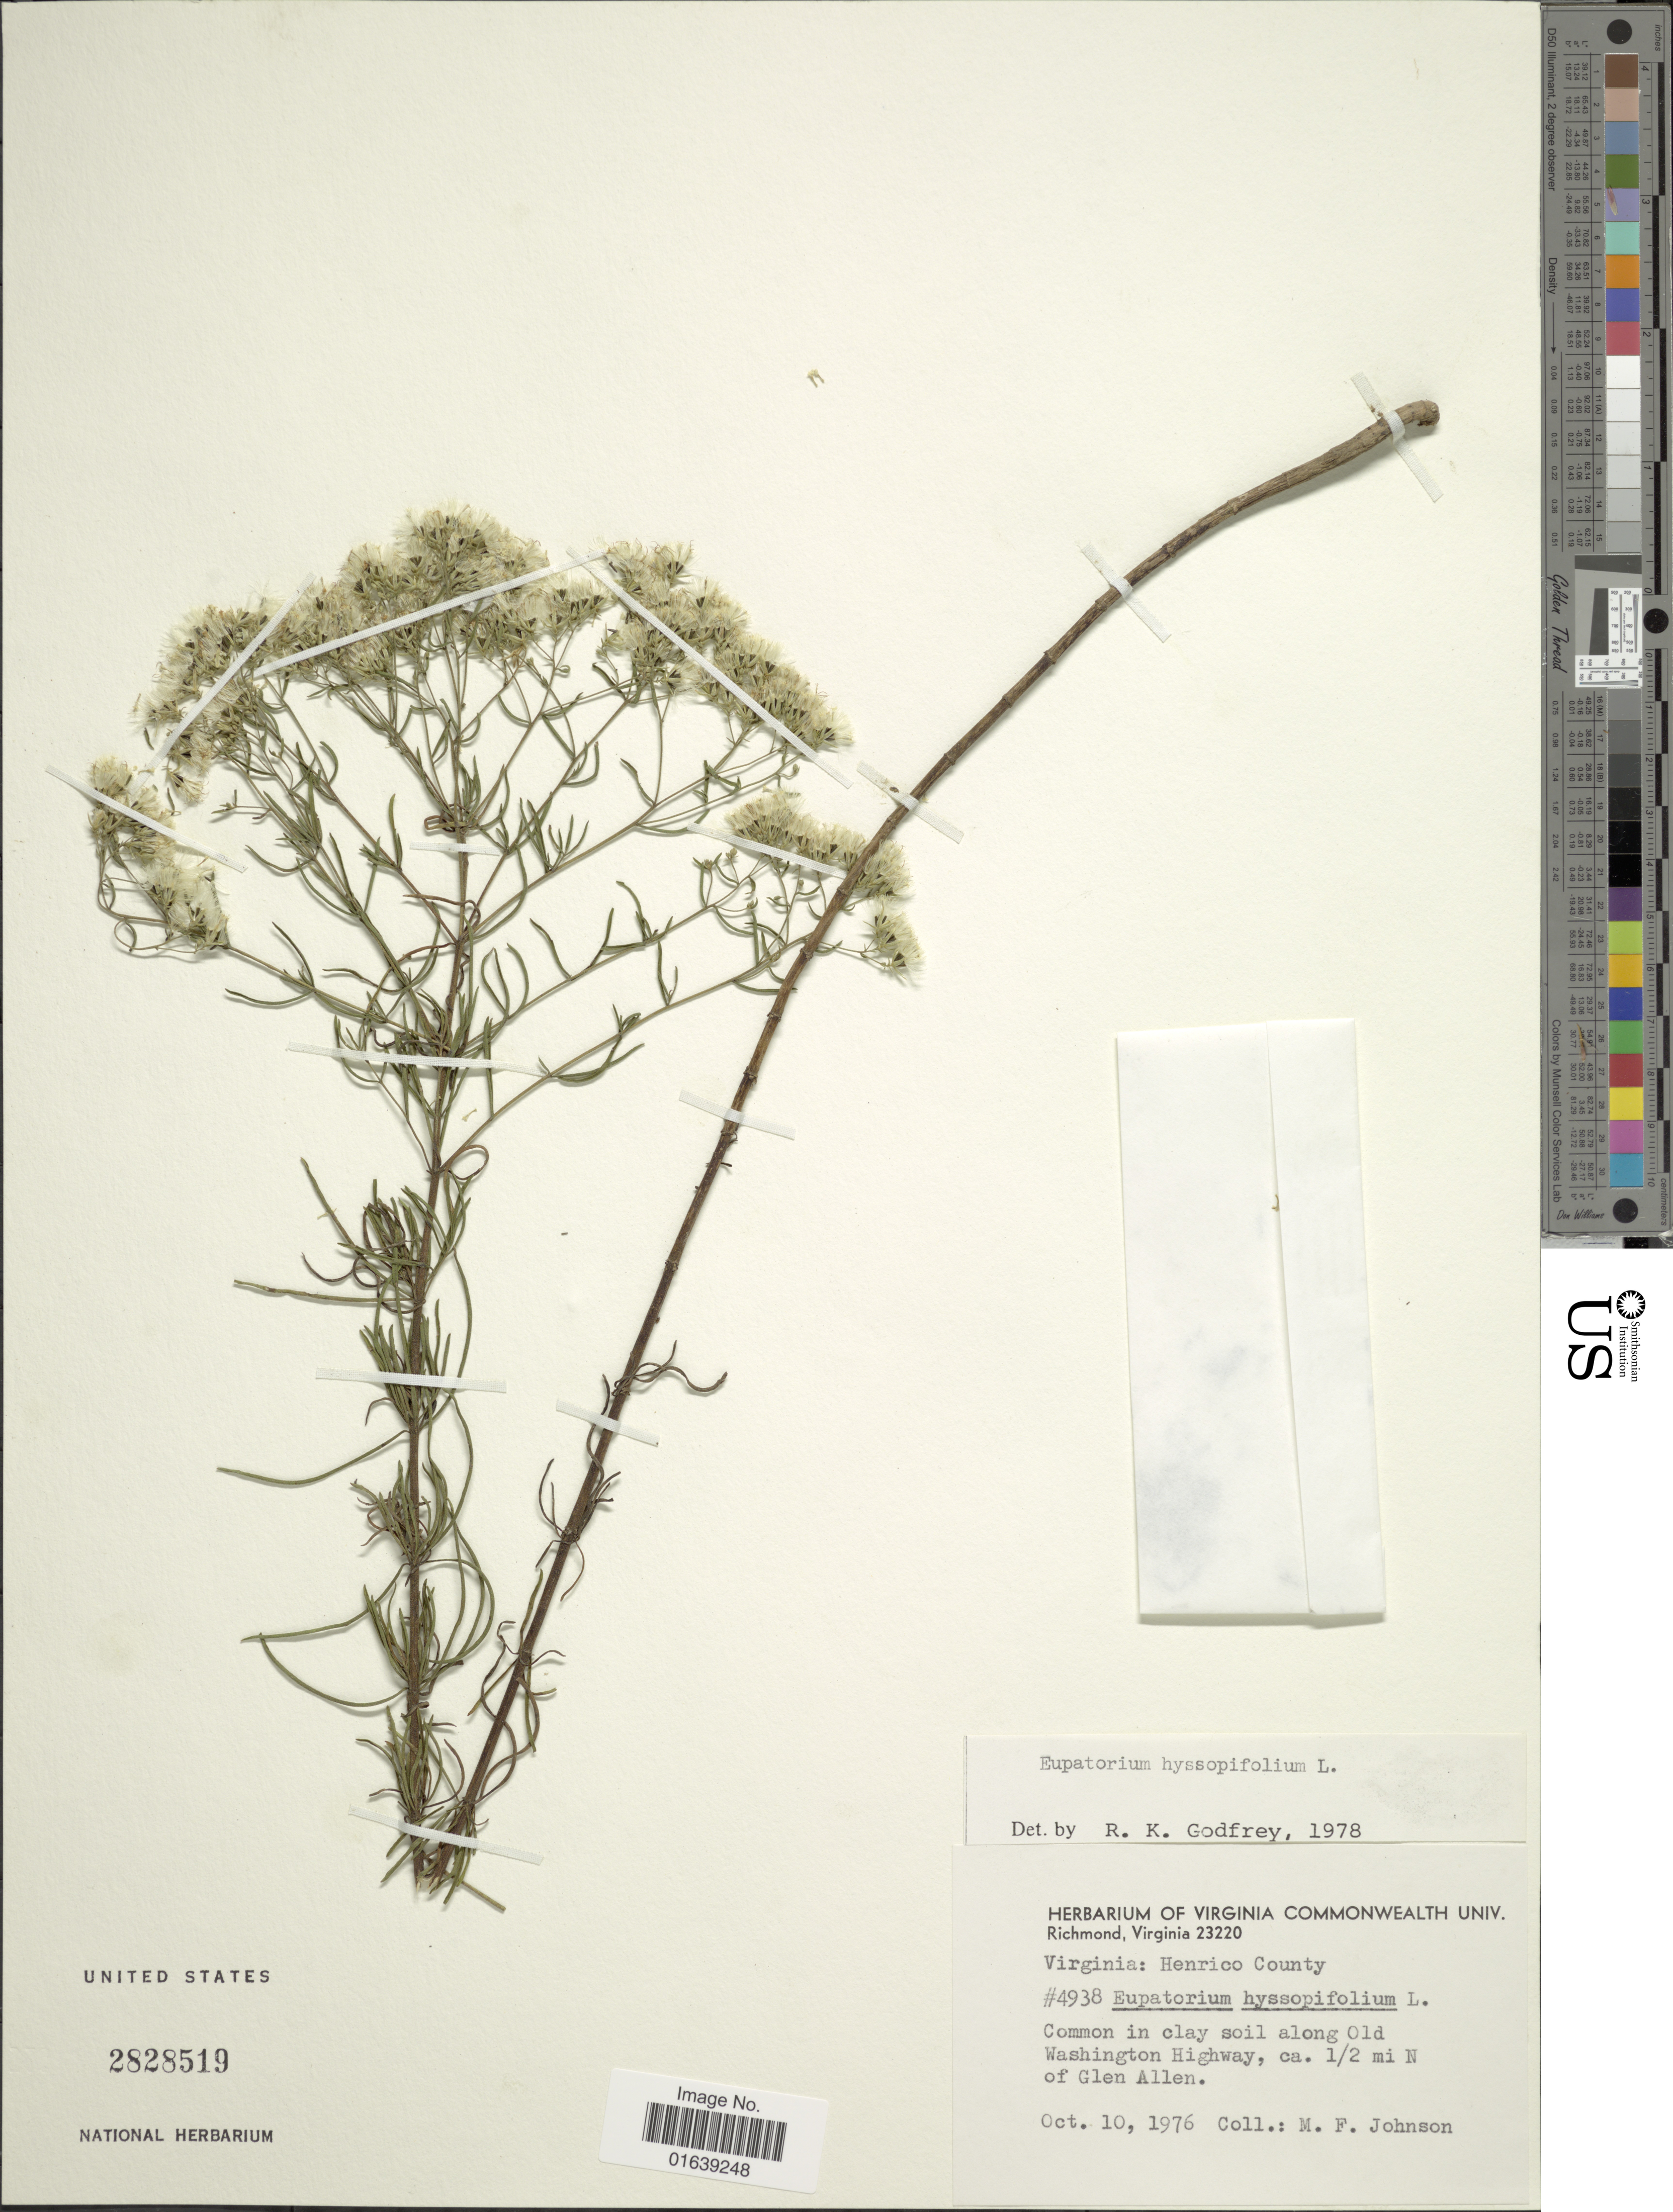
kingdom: Plantae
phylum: Tracheophyta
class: Magnoliopsida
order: Asterales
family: Asteraceae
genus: Eupatorium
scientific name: Eupatorium hyssopifolium var. laciniatum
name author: A. Gray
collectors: M. F. Johnson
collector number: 4938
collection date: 1976-10-10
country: United States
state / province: Virginia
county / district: Henrico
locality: Virginia: Henrico County. along Old Washington Highway, ca. 1/2 mi N of Glen Allen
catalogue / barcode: US 2828519